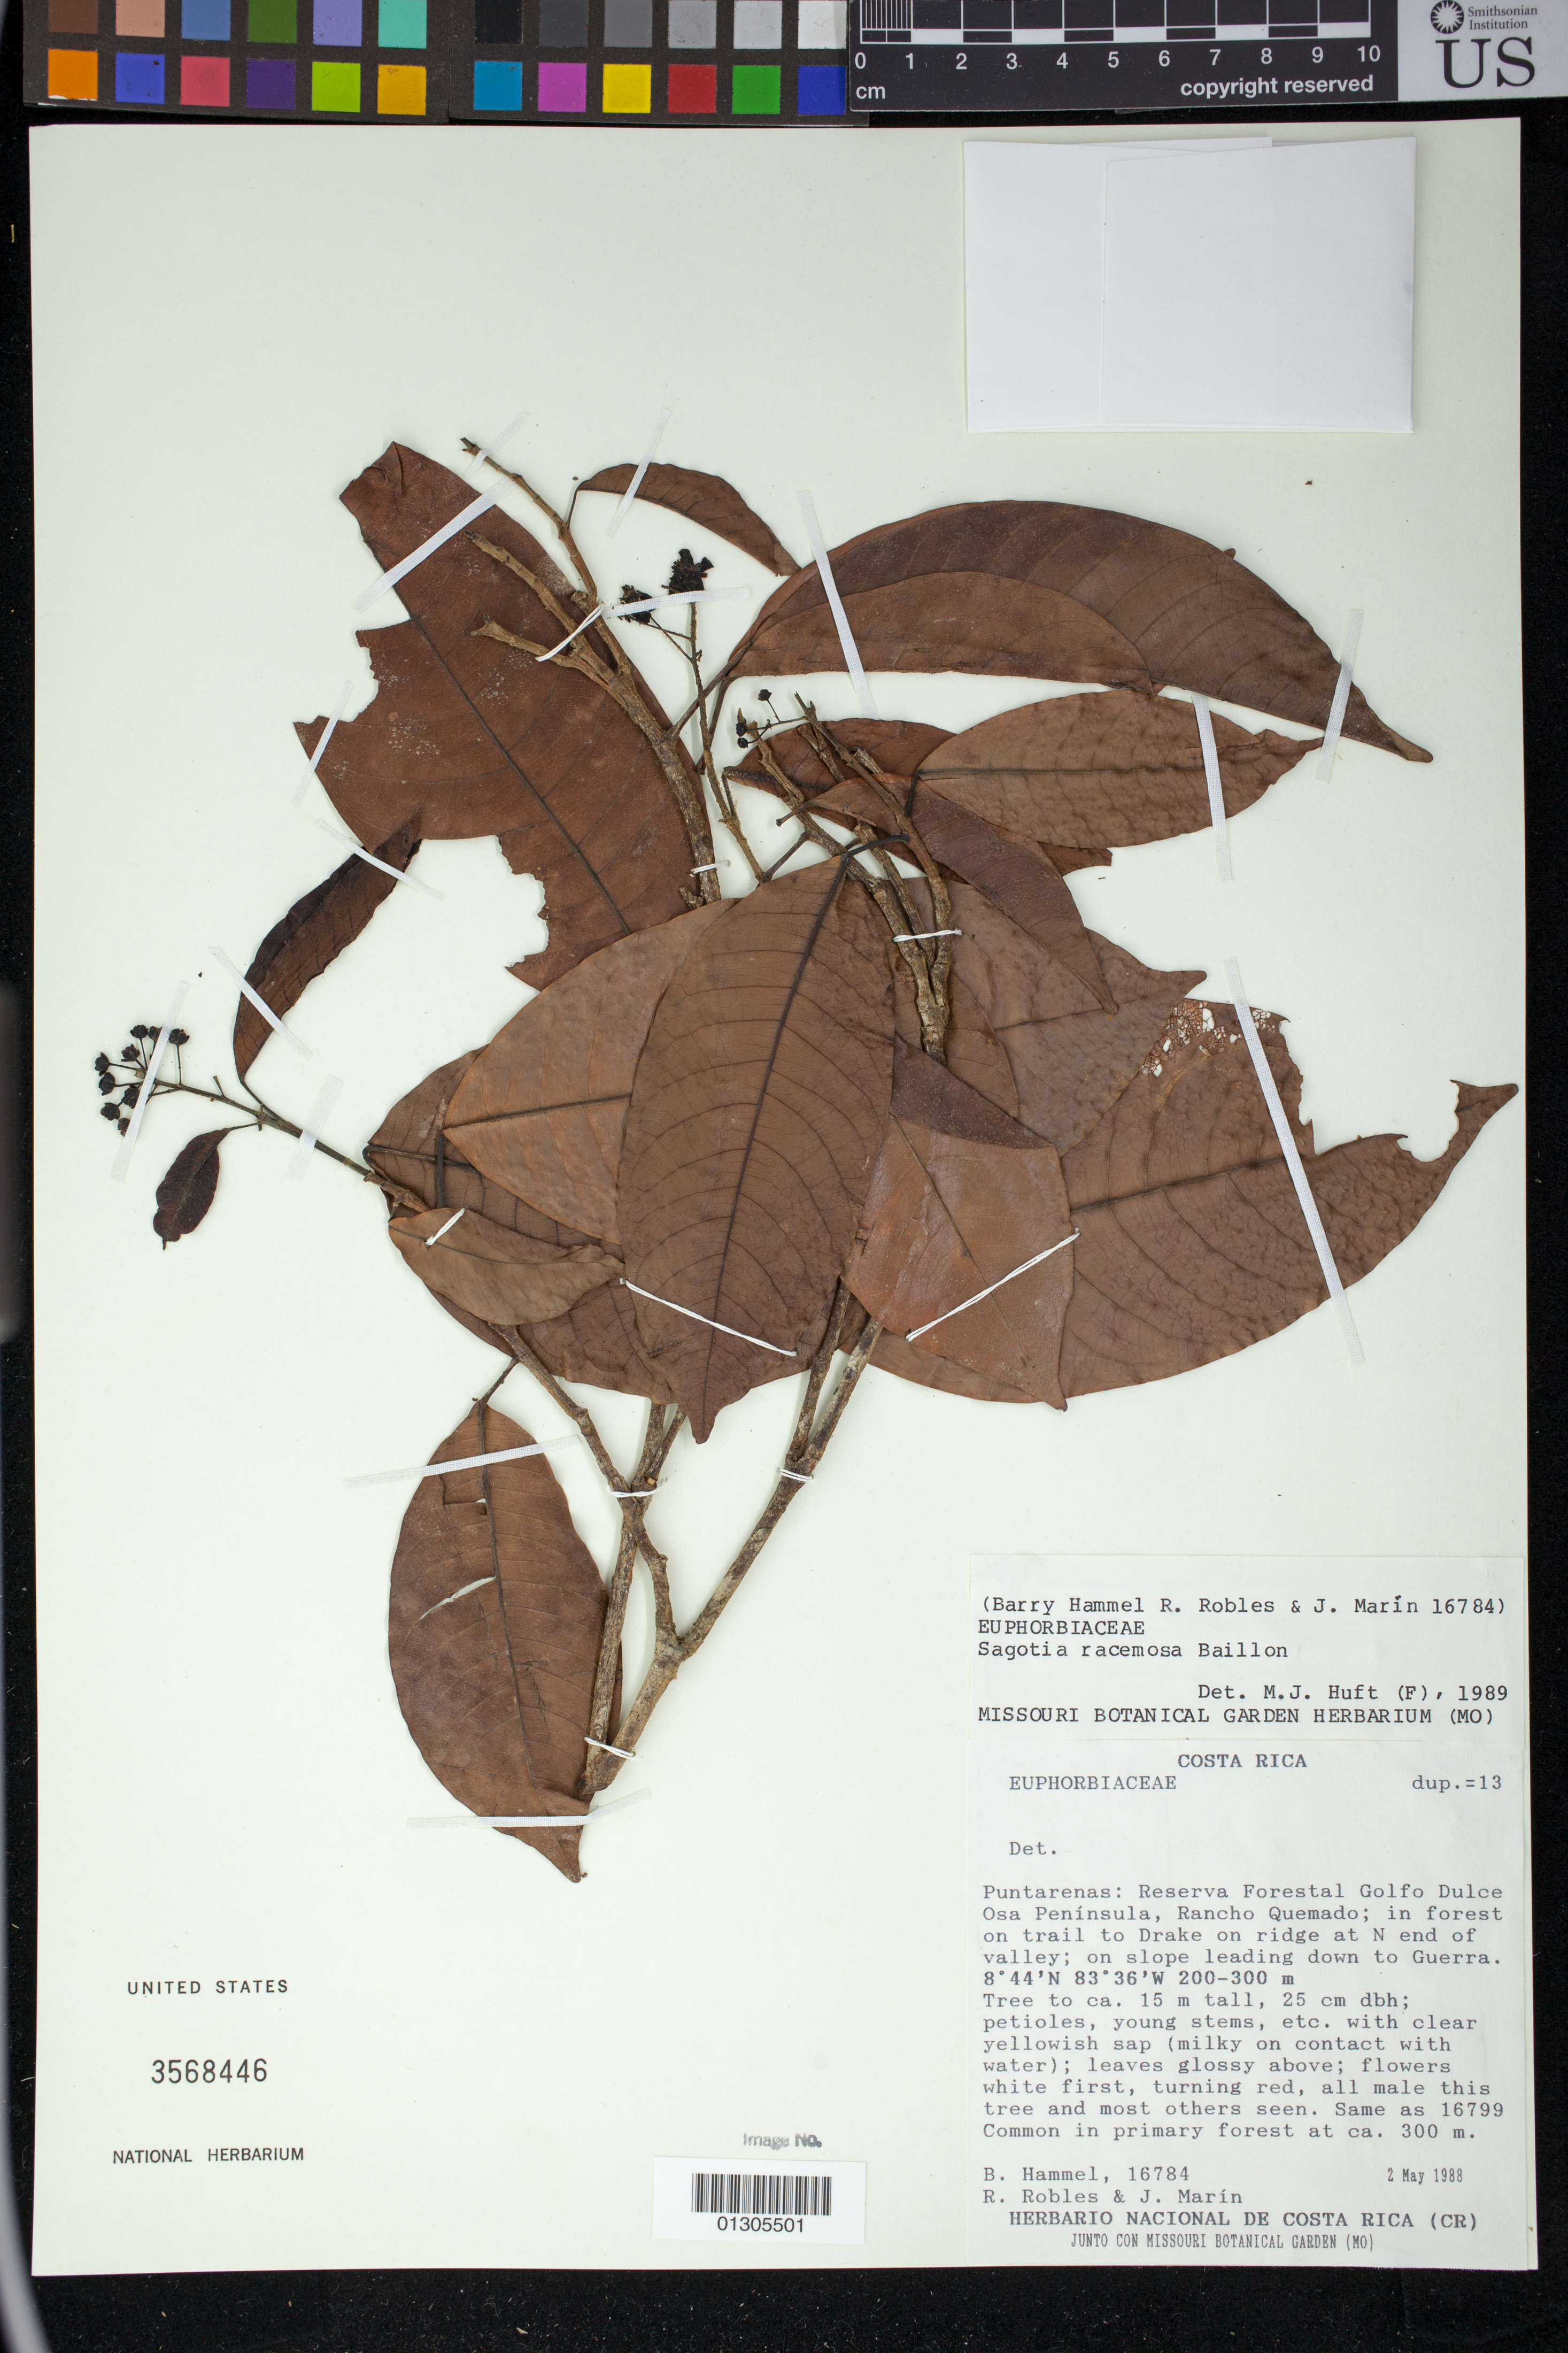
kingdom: Plantae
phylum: Tracheophyta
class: Magnoliopsida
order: Malpighiales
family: Euphorbiaceae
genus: Sagotia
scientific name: Sagotia racemosa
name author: Baill.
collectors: B. Hammel, R. Robles & J. Marin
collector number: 16784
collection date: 1988-05-02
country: Costa Rica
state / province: Puntarenas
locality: Reserva Forestal Golfo Dulce Osa Peninsula, Rancho Quemado; in forest on trail to Drake on ridge on ridge at N end of valley; on slope leading to Guerra.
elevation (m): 200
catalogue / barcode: US 3568446